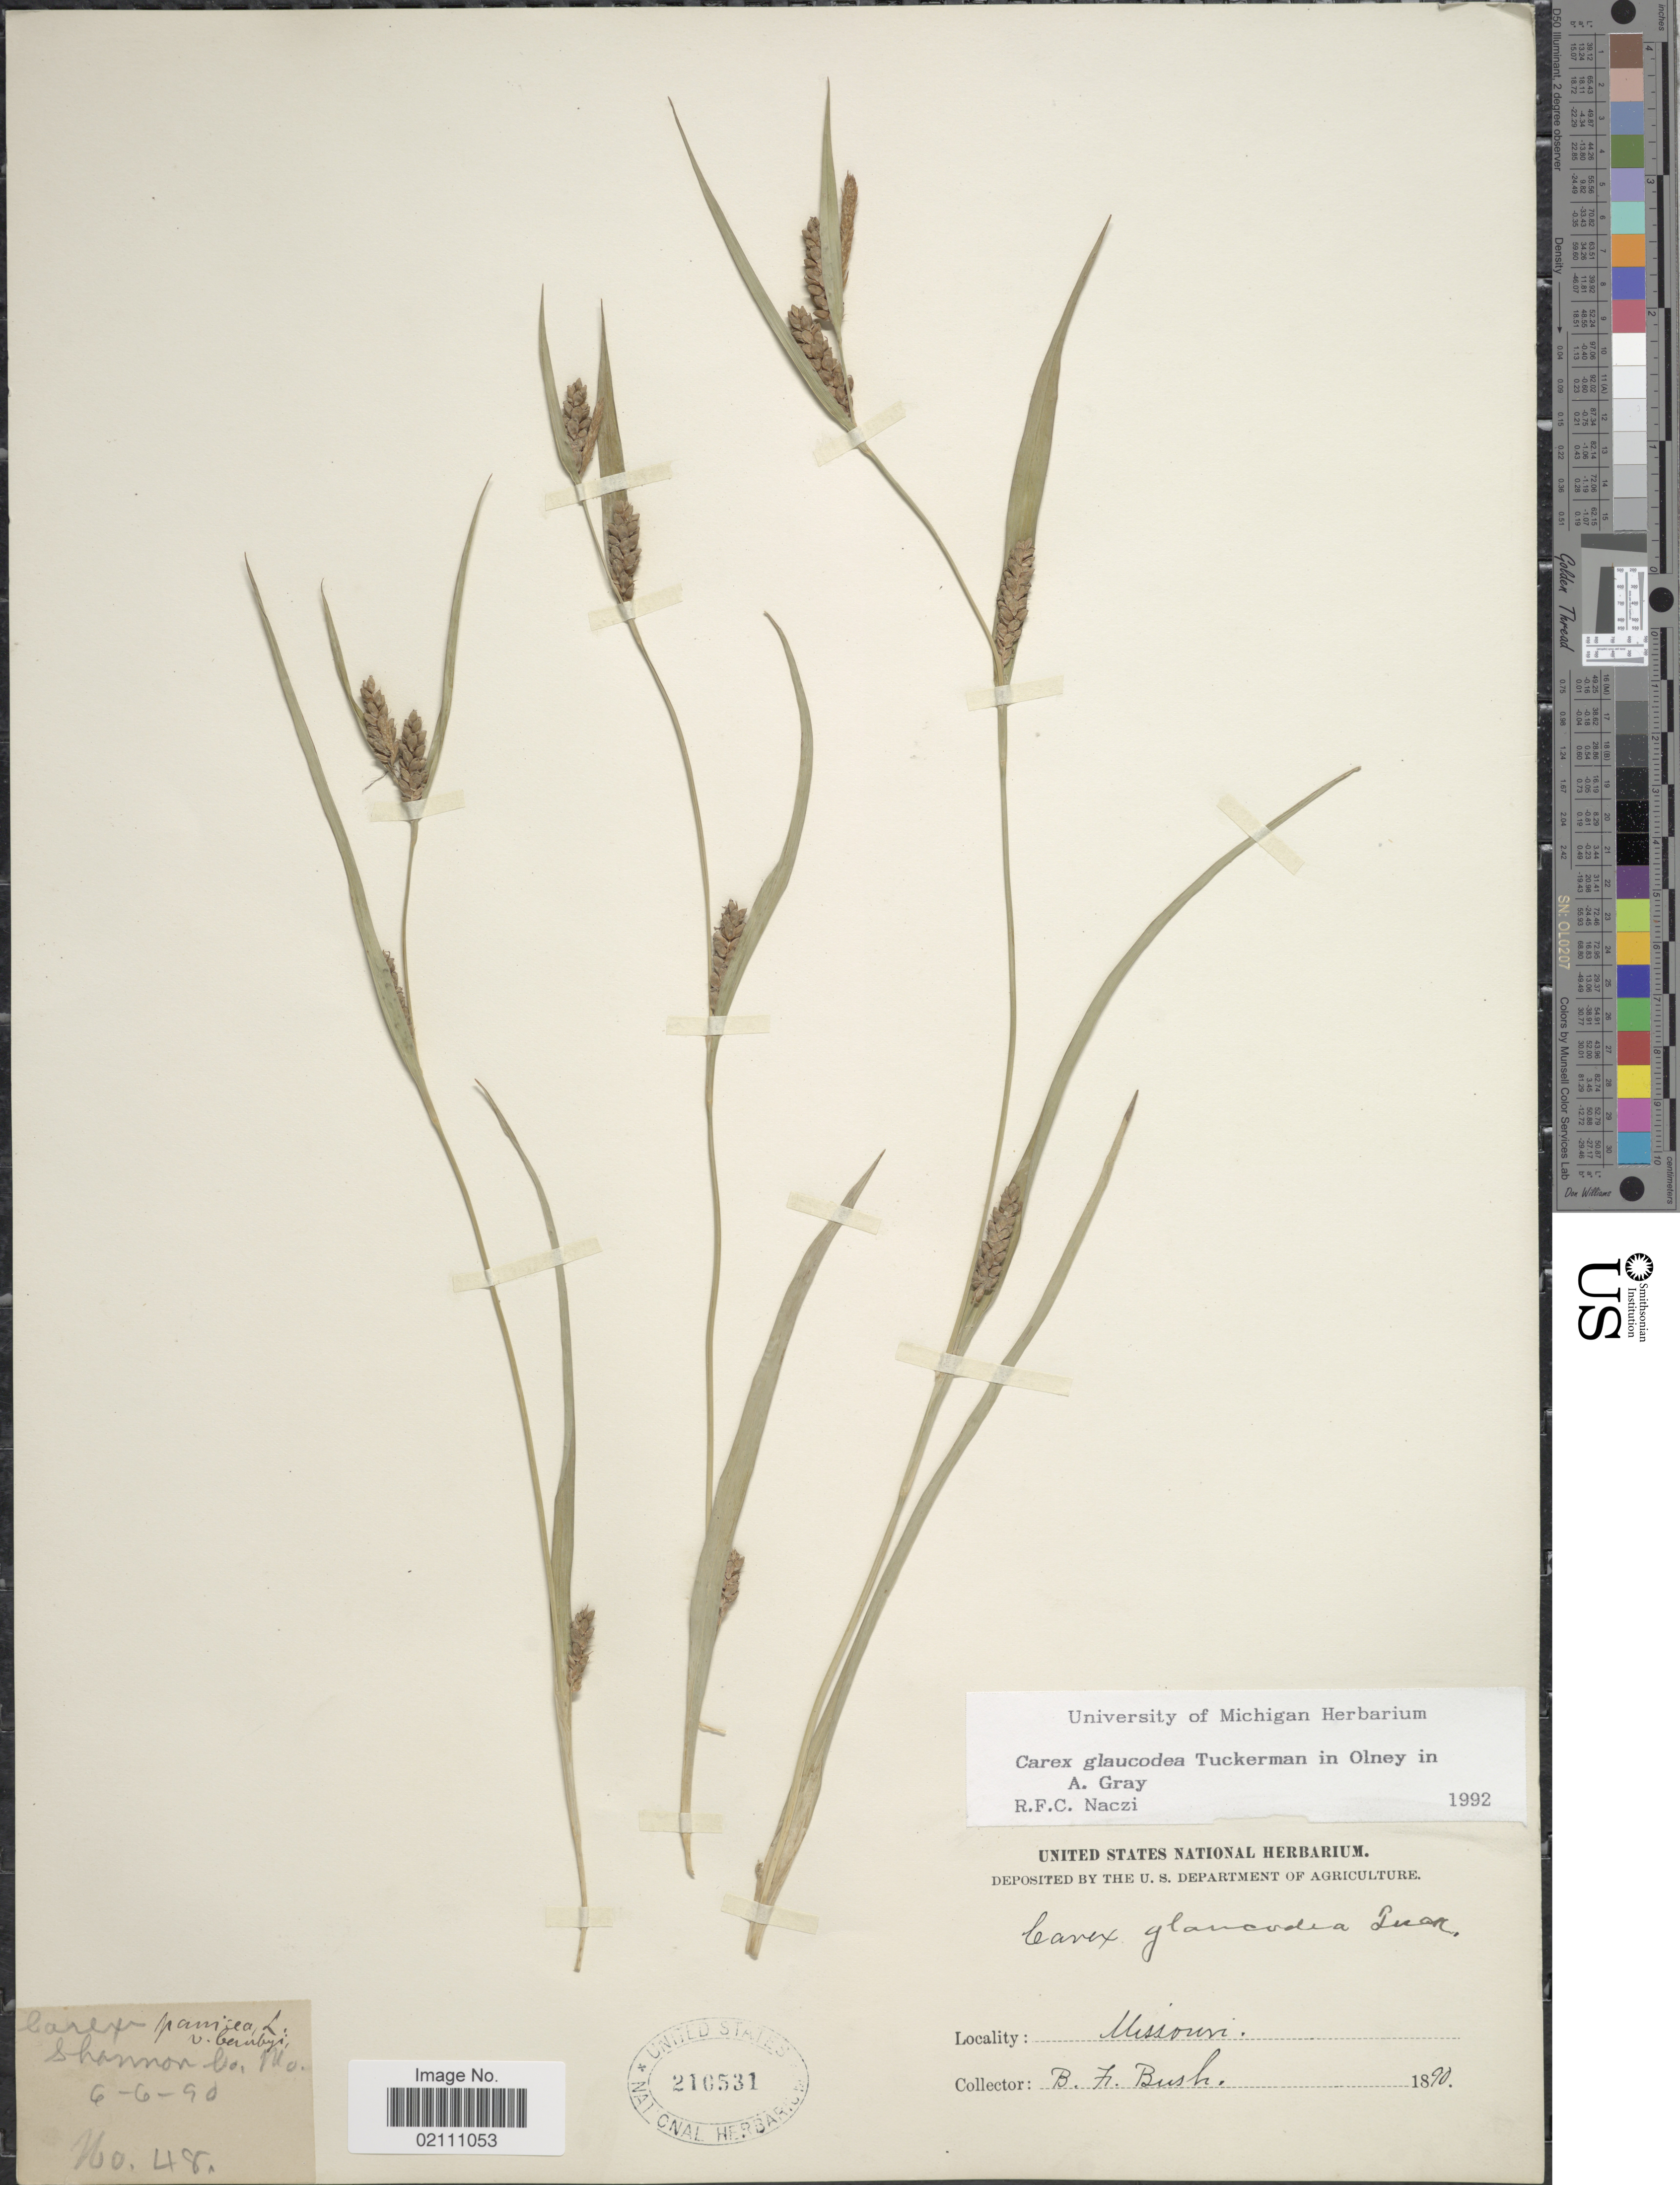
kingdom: Plantae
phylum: Tracheophyta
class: Liliopsida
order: Poales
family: Cyperaceae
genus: Carex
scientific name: Carex glaucodea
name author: Tuck. ex Olney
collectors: B. F. Bush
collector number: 48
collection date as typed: Transcribed d/m/y: 6/6/90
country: United States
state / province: Missouri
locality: Shannon Co., Mo.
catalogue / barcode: US 210531